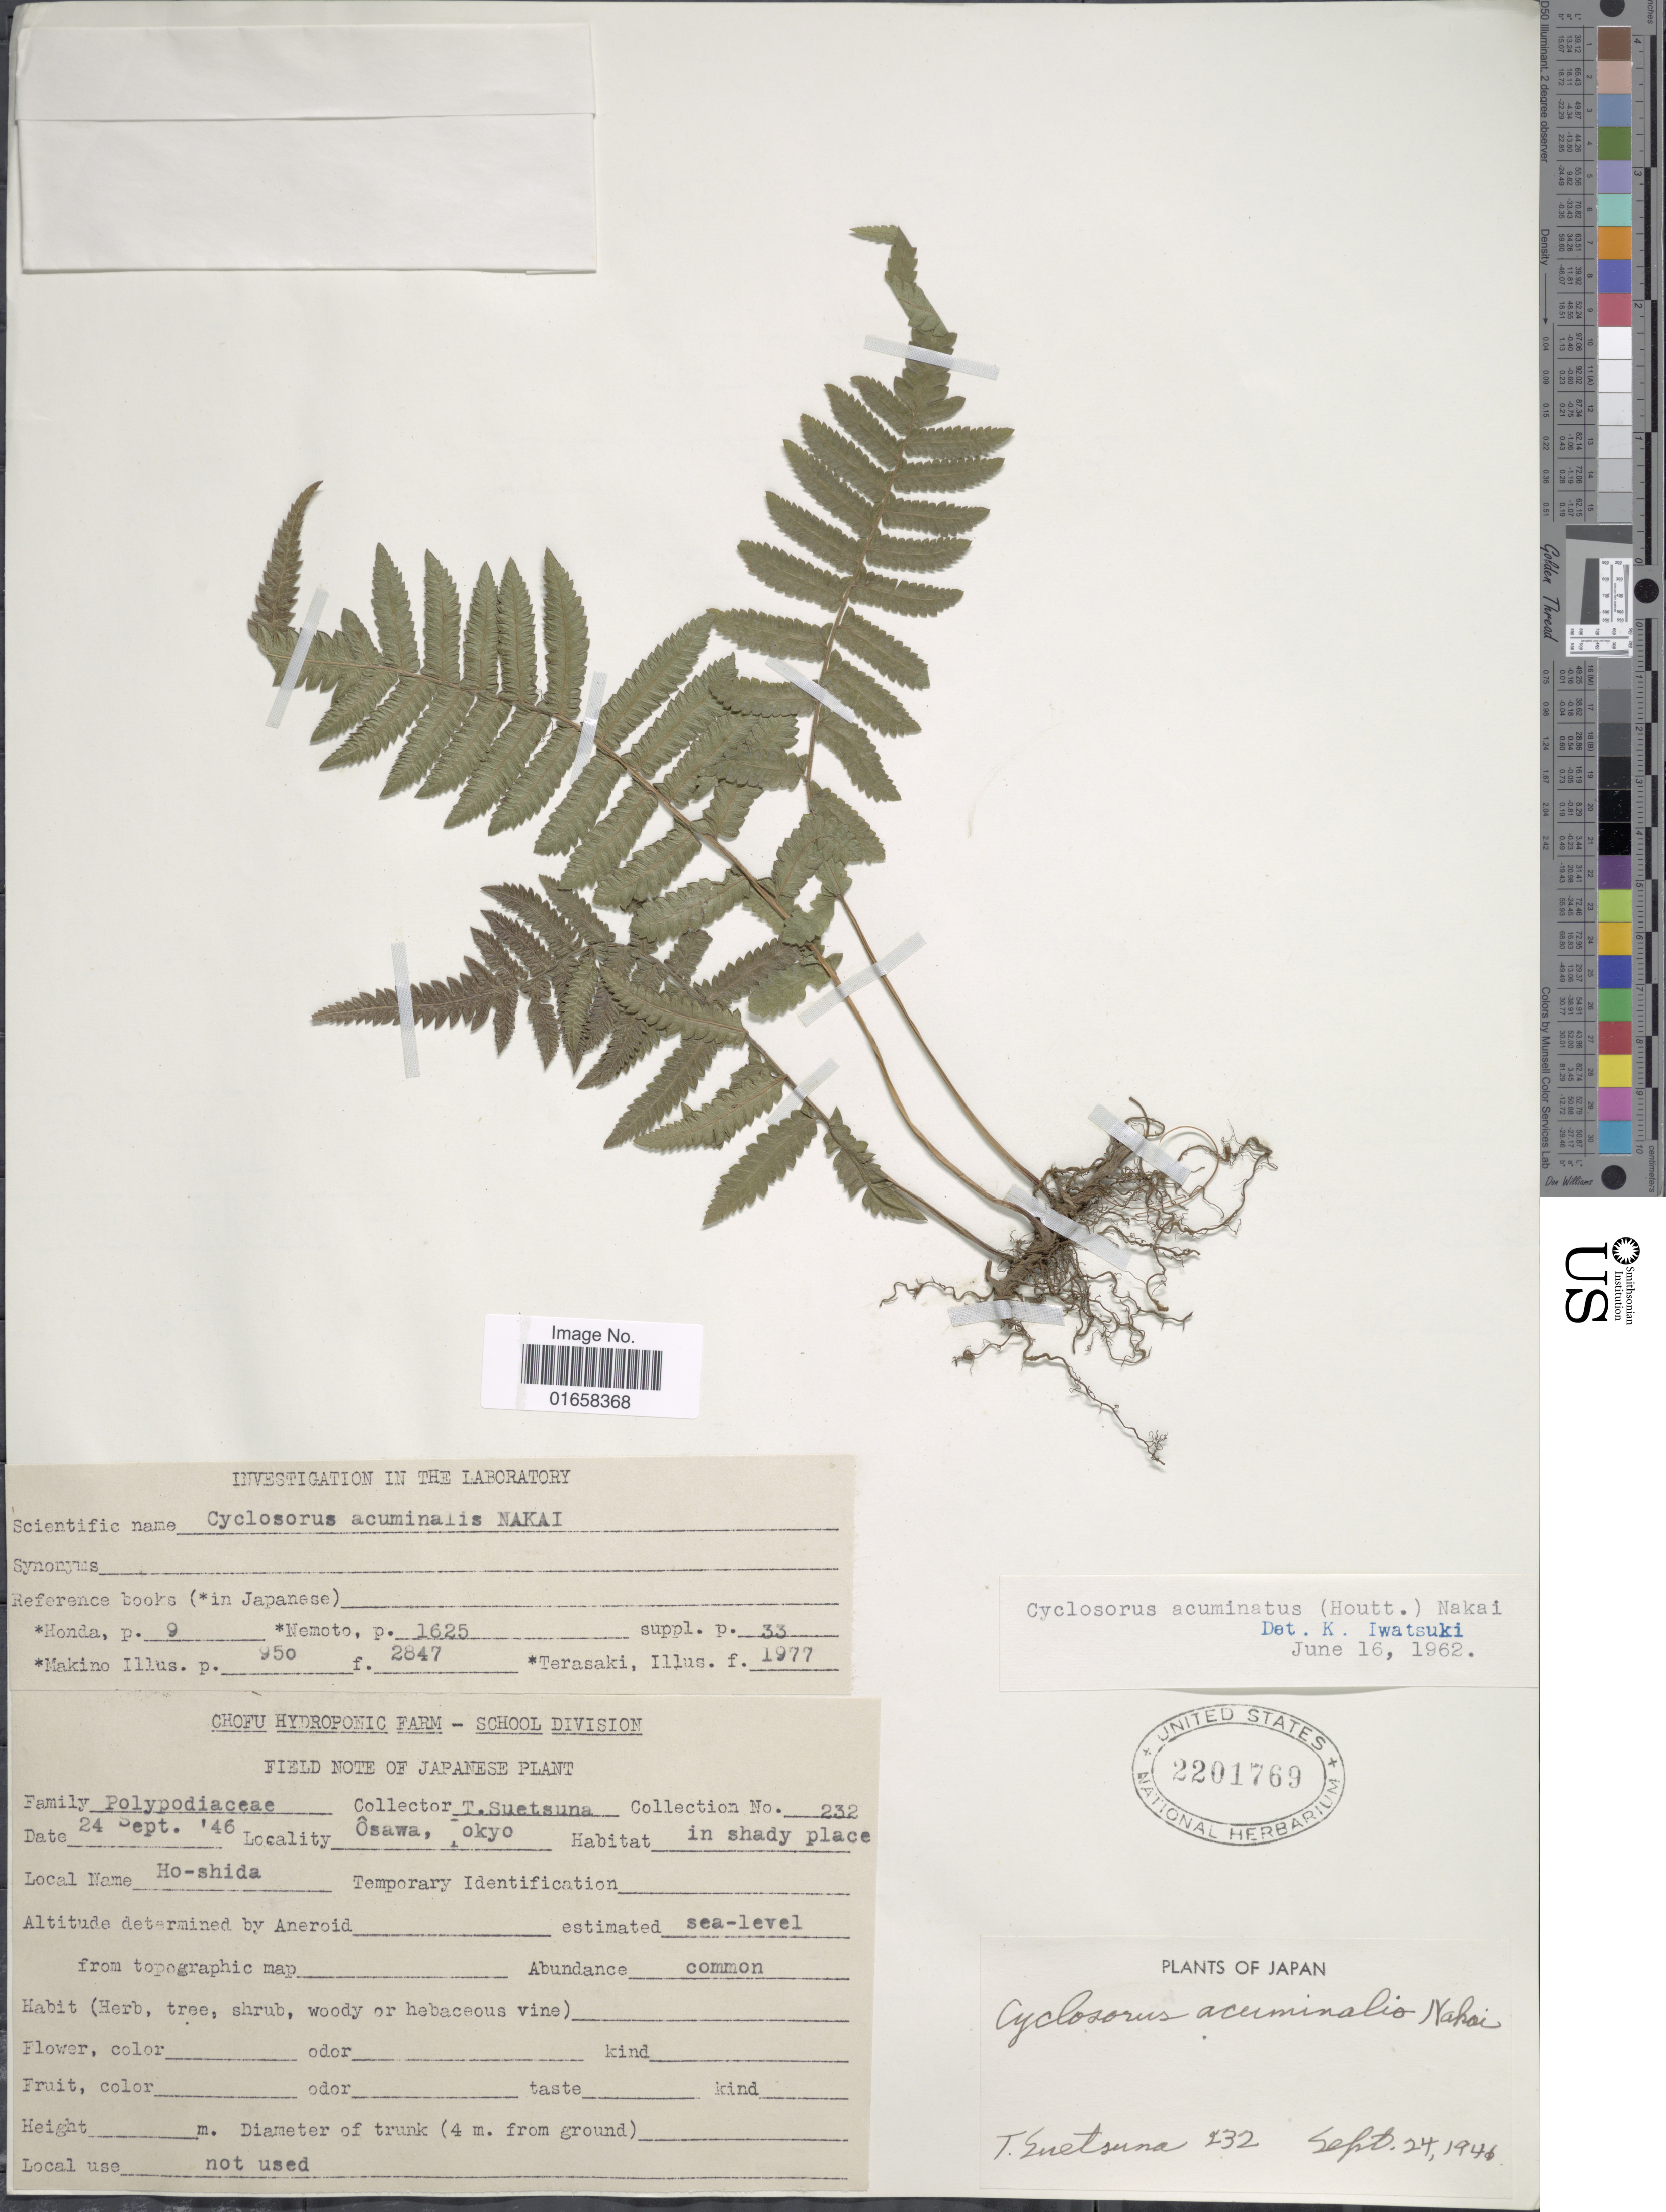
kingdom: Plantae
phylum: Tracheophyta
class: Polypodiopsida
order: Polypodiales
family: Thelypteridaceae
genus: Christella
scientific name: Christella acuminata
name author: (Houtt.) H. Lév.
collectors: T. Suetsuna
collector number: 232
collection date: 1946-09-24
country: Japan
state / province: Tokyo, Federal City of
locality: Ôsawa, Tokyo.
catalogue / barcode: US 2201769